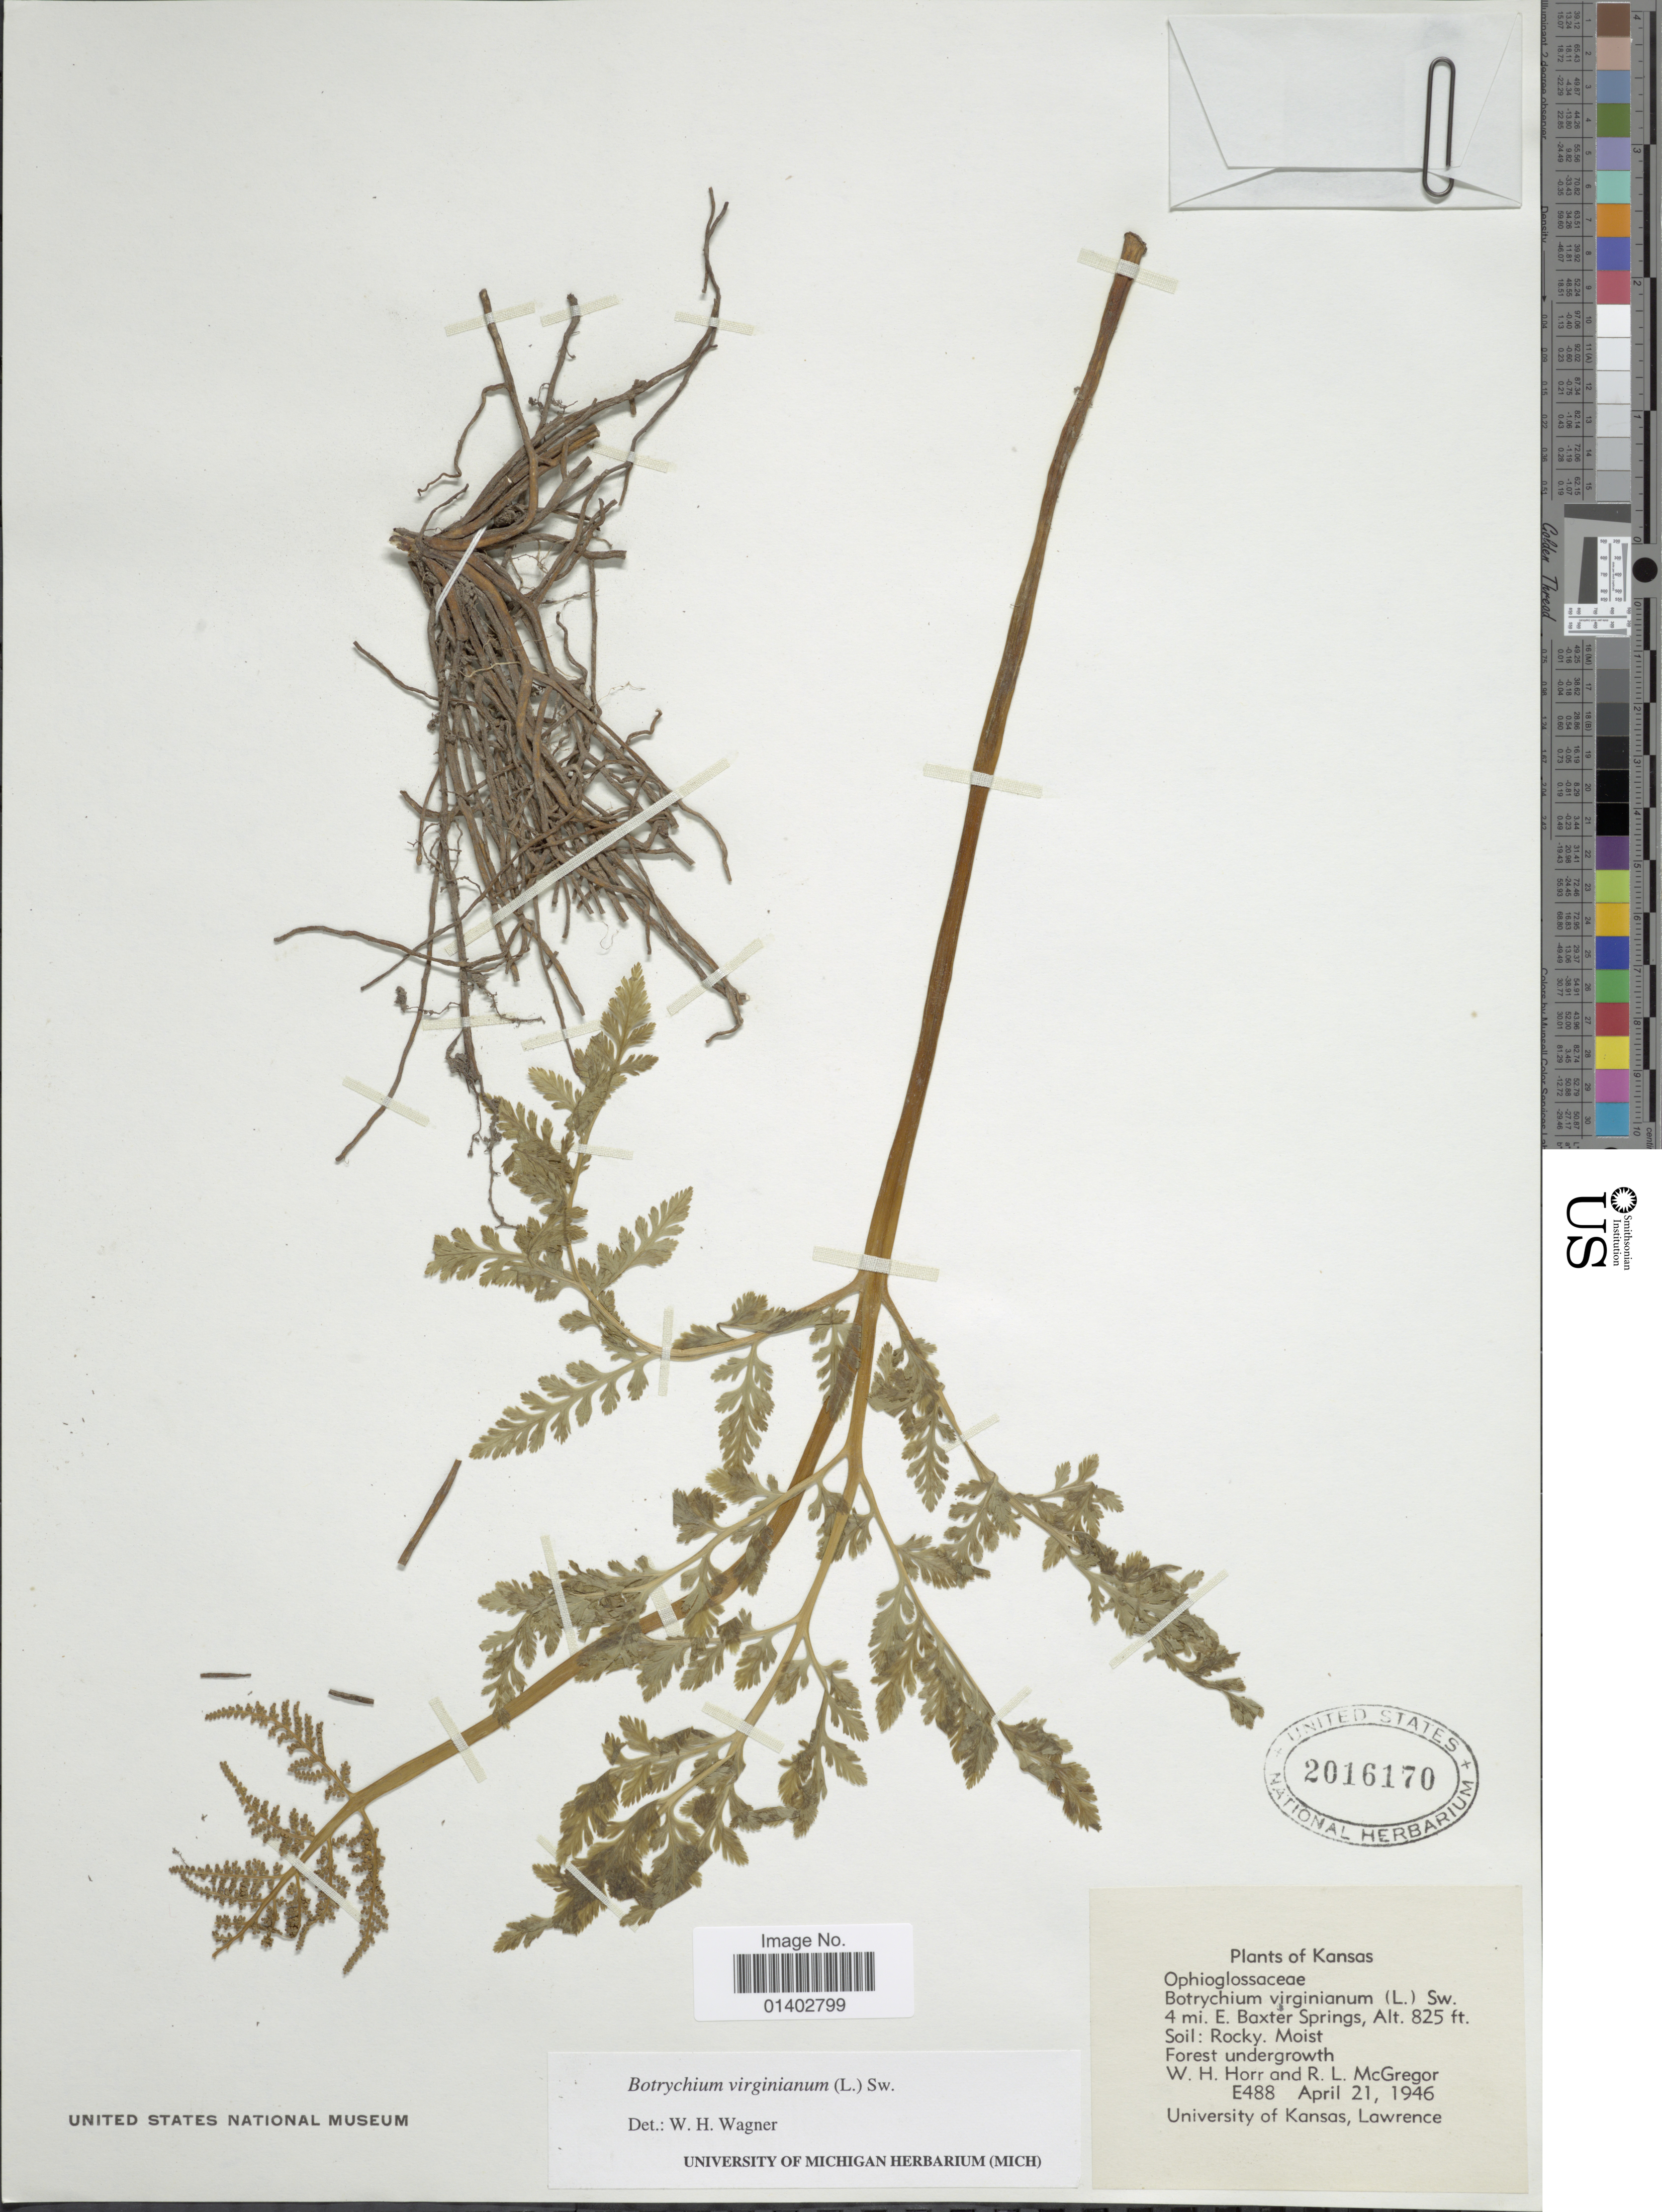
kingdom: Plantae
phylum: Tracheophyta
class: Polypodiopsida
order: Ophioglossales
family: Ophioglossaceae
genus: Botrychium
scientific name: Botrychium virginianum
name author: (L.) Sw.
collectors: W. H. Horr & R. McGregor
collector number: E488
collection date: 1946-04-21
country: United States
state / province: Kansas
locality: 4 mi. E. Baxter Springs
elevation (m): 251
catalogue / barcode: US 2016170